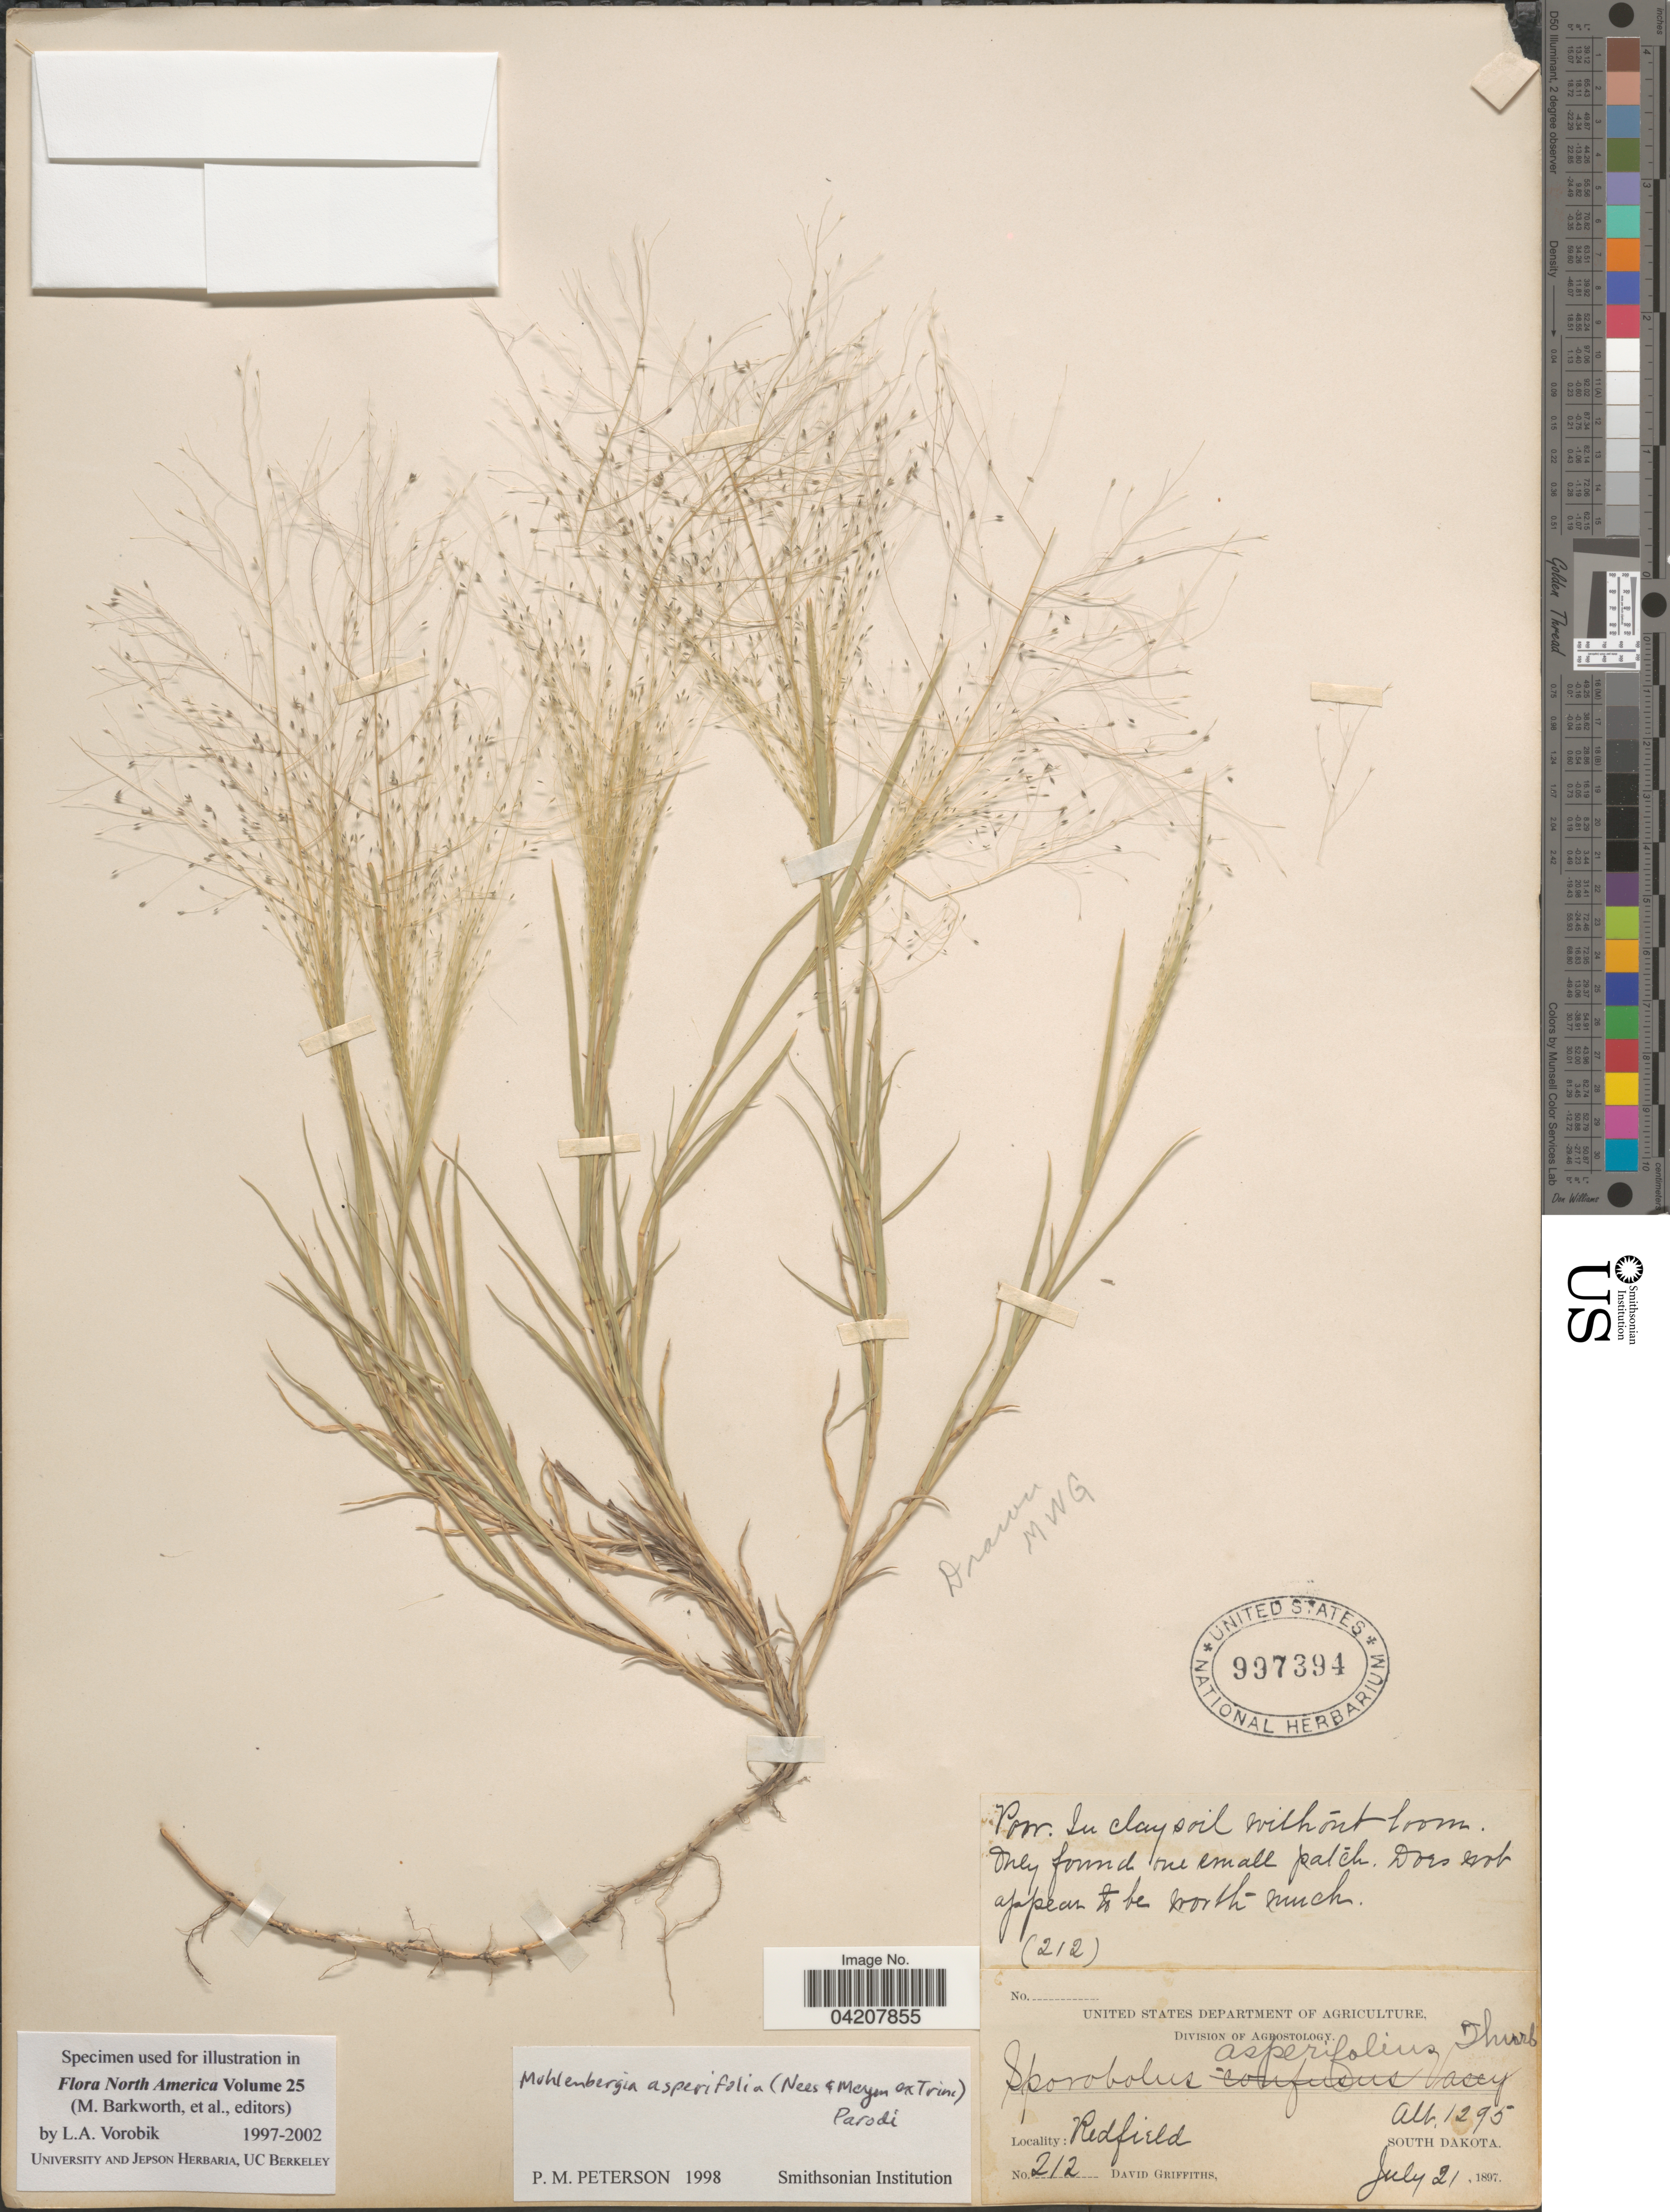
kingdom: Plantae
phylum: Tracheophyta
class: Liliopsida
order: Poales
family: Poaceae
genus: Muhlenbergia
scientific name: Muhlenbergia asperifolia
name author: (Nees & Meyen ex Trin.) Parodi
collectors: D. Griffiths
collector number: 212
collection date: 1897-07-21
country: United States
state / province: South Dakota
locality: Redfield.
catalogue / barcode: US 997394